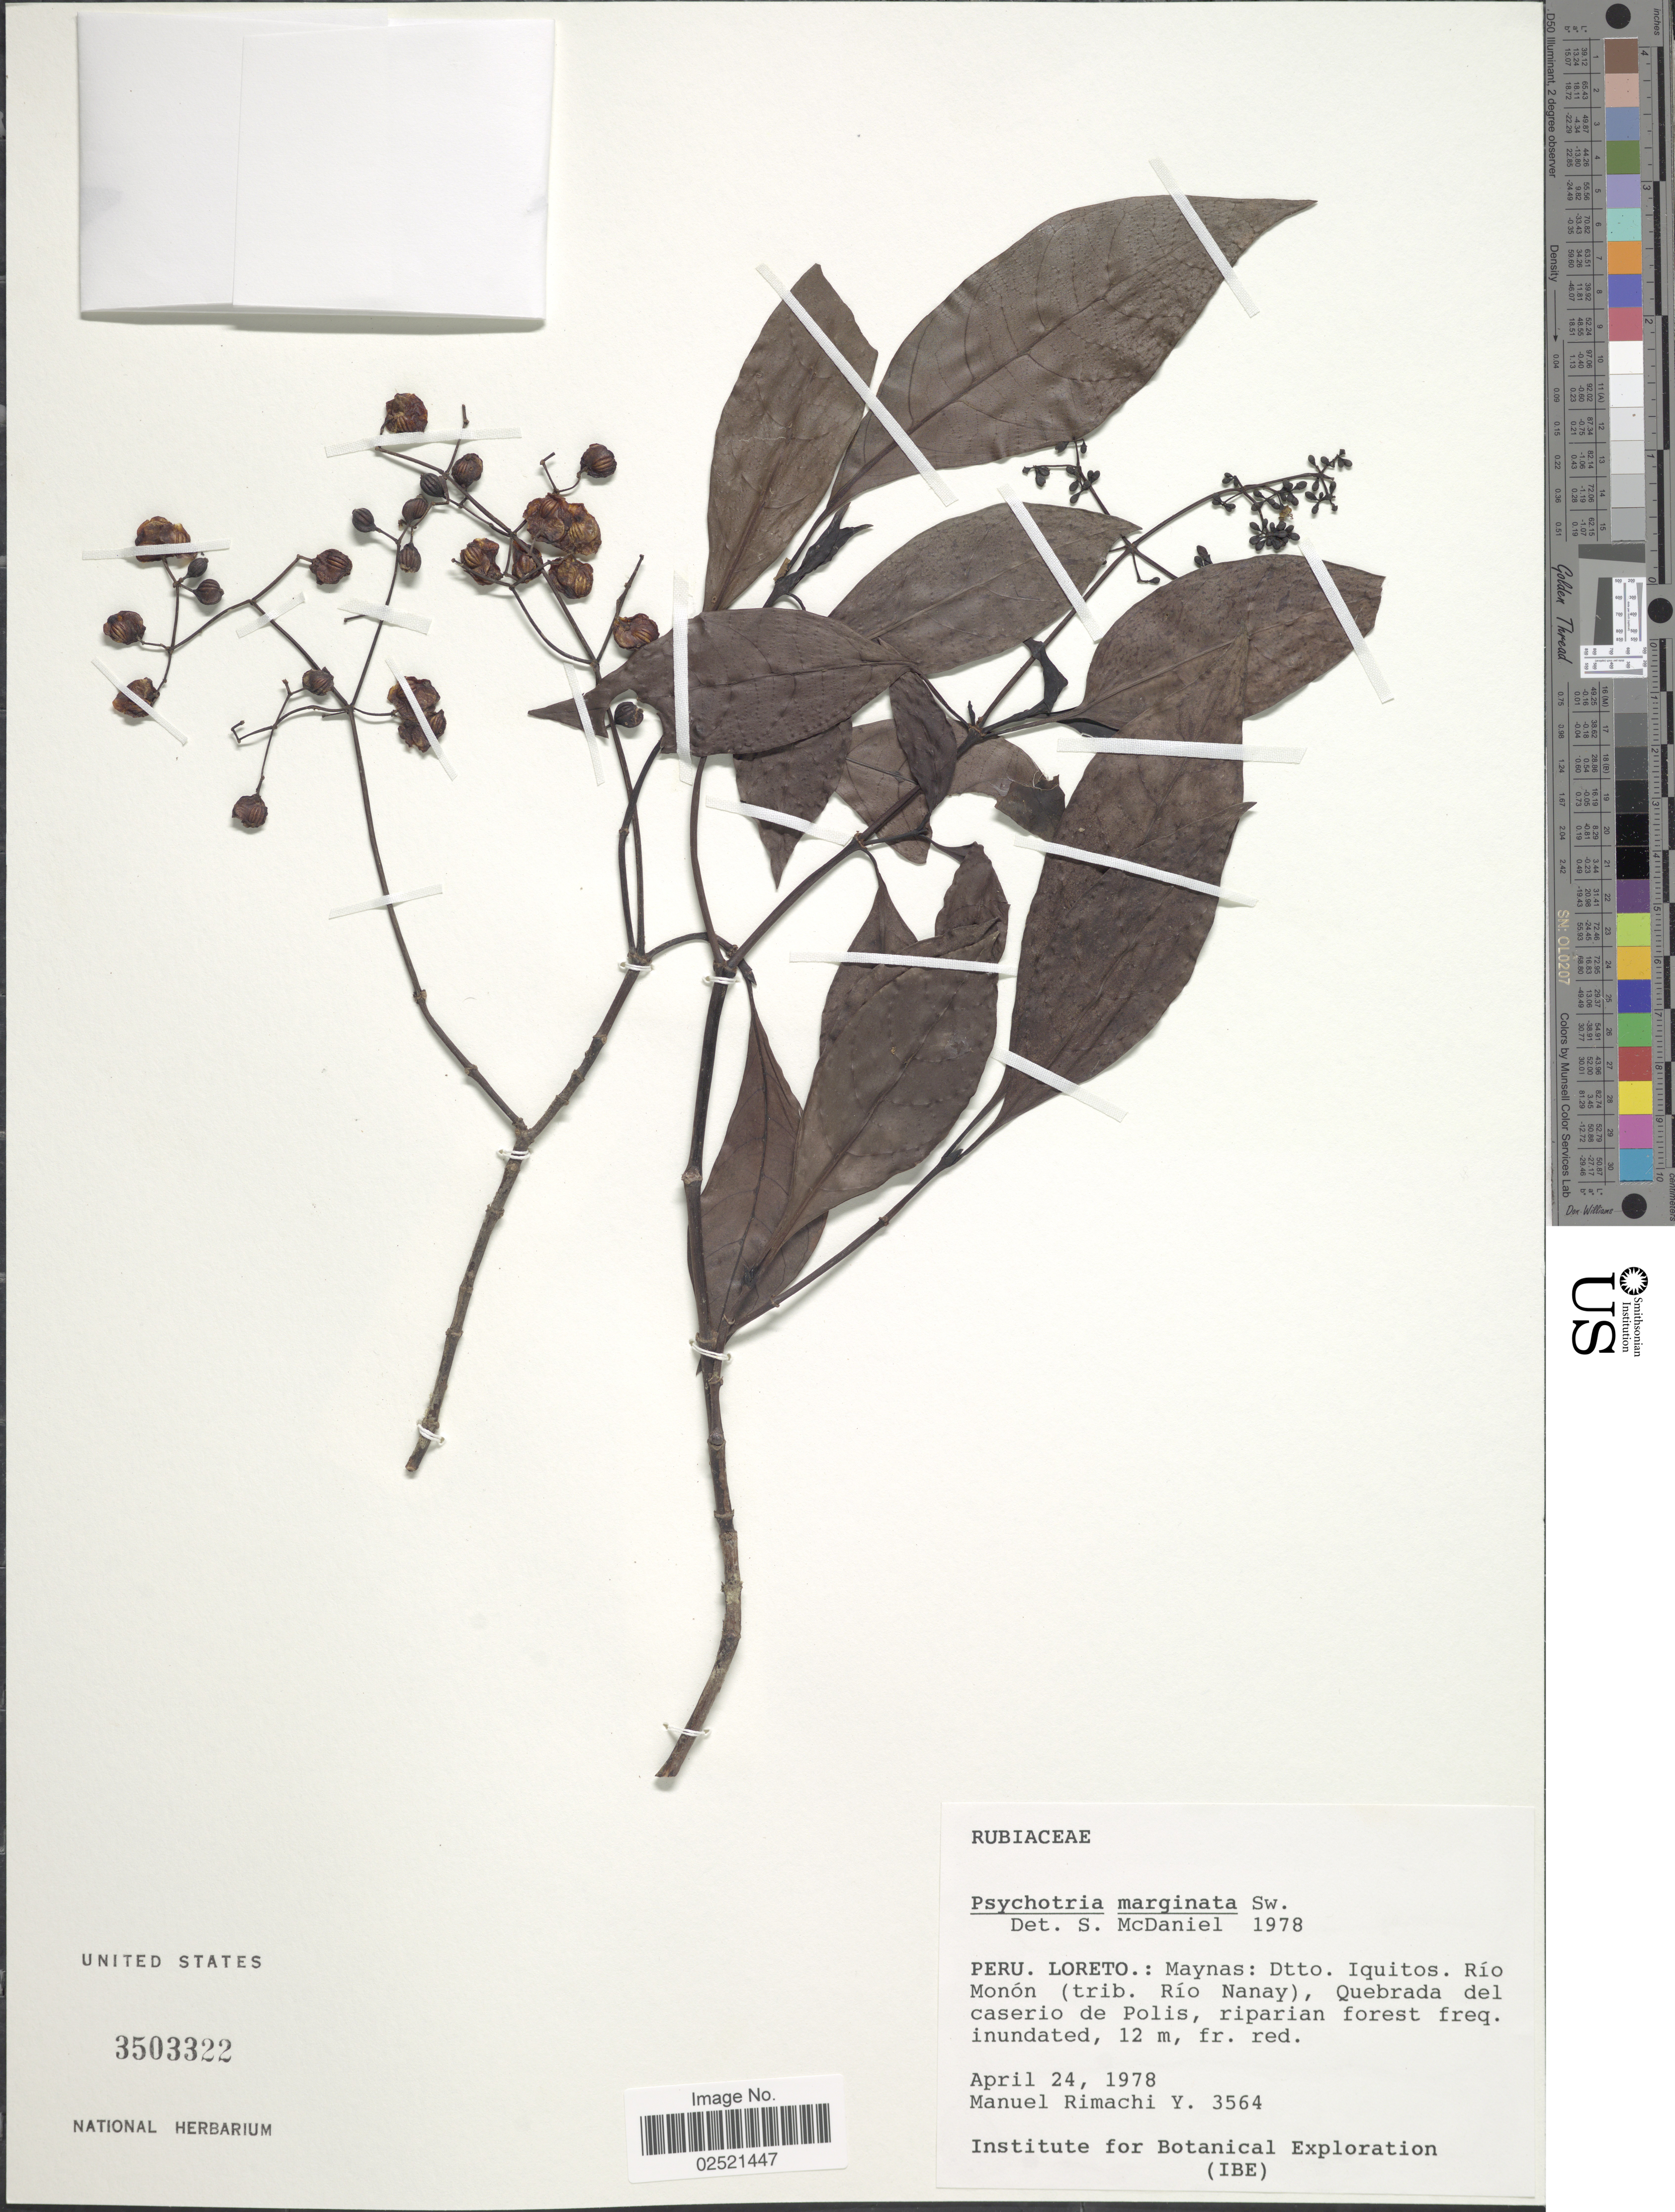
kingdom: Plantae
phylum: Tracheophyta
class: Magnoliopsida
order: Gentianales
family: Rubiaceae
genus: Psychotria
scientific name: Psychotria marginata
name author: Sw.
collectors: M. Rimachi Y.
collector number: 3564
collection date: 1978-04-24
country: Peru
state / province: Loreto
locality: Maynas: Dtto, Iquitos, Rio Monon (trib. Rio Nanay), Quebrada del caserio de Polis.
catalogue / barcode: US 3503322